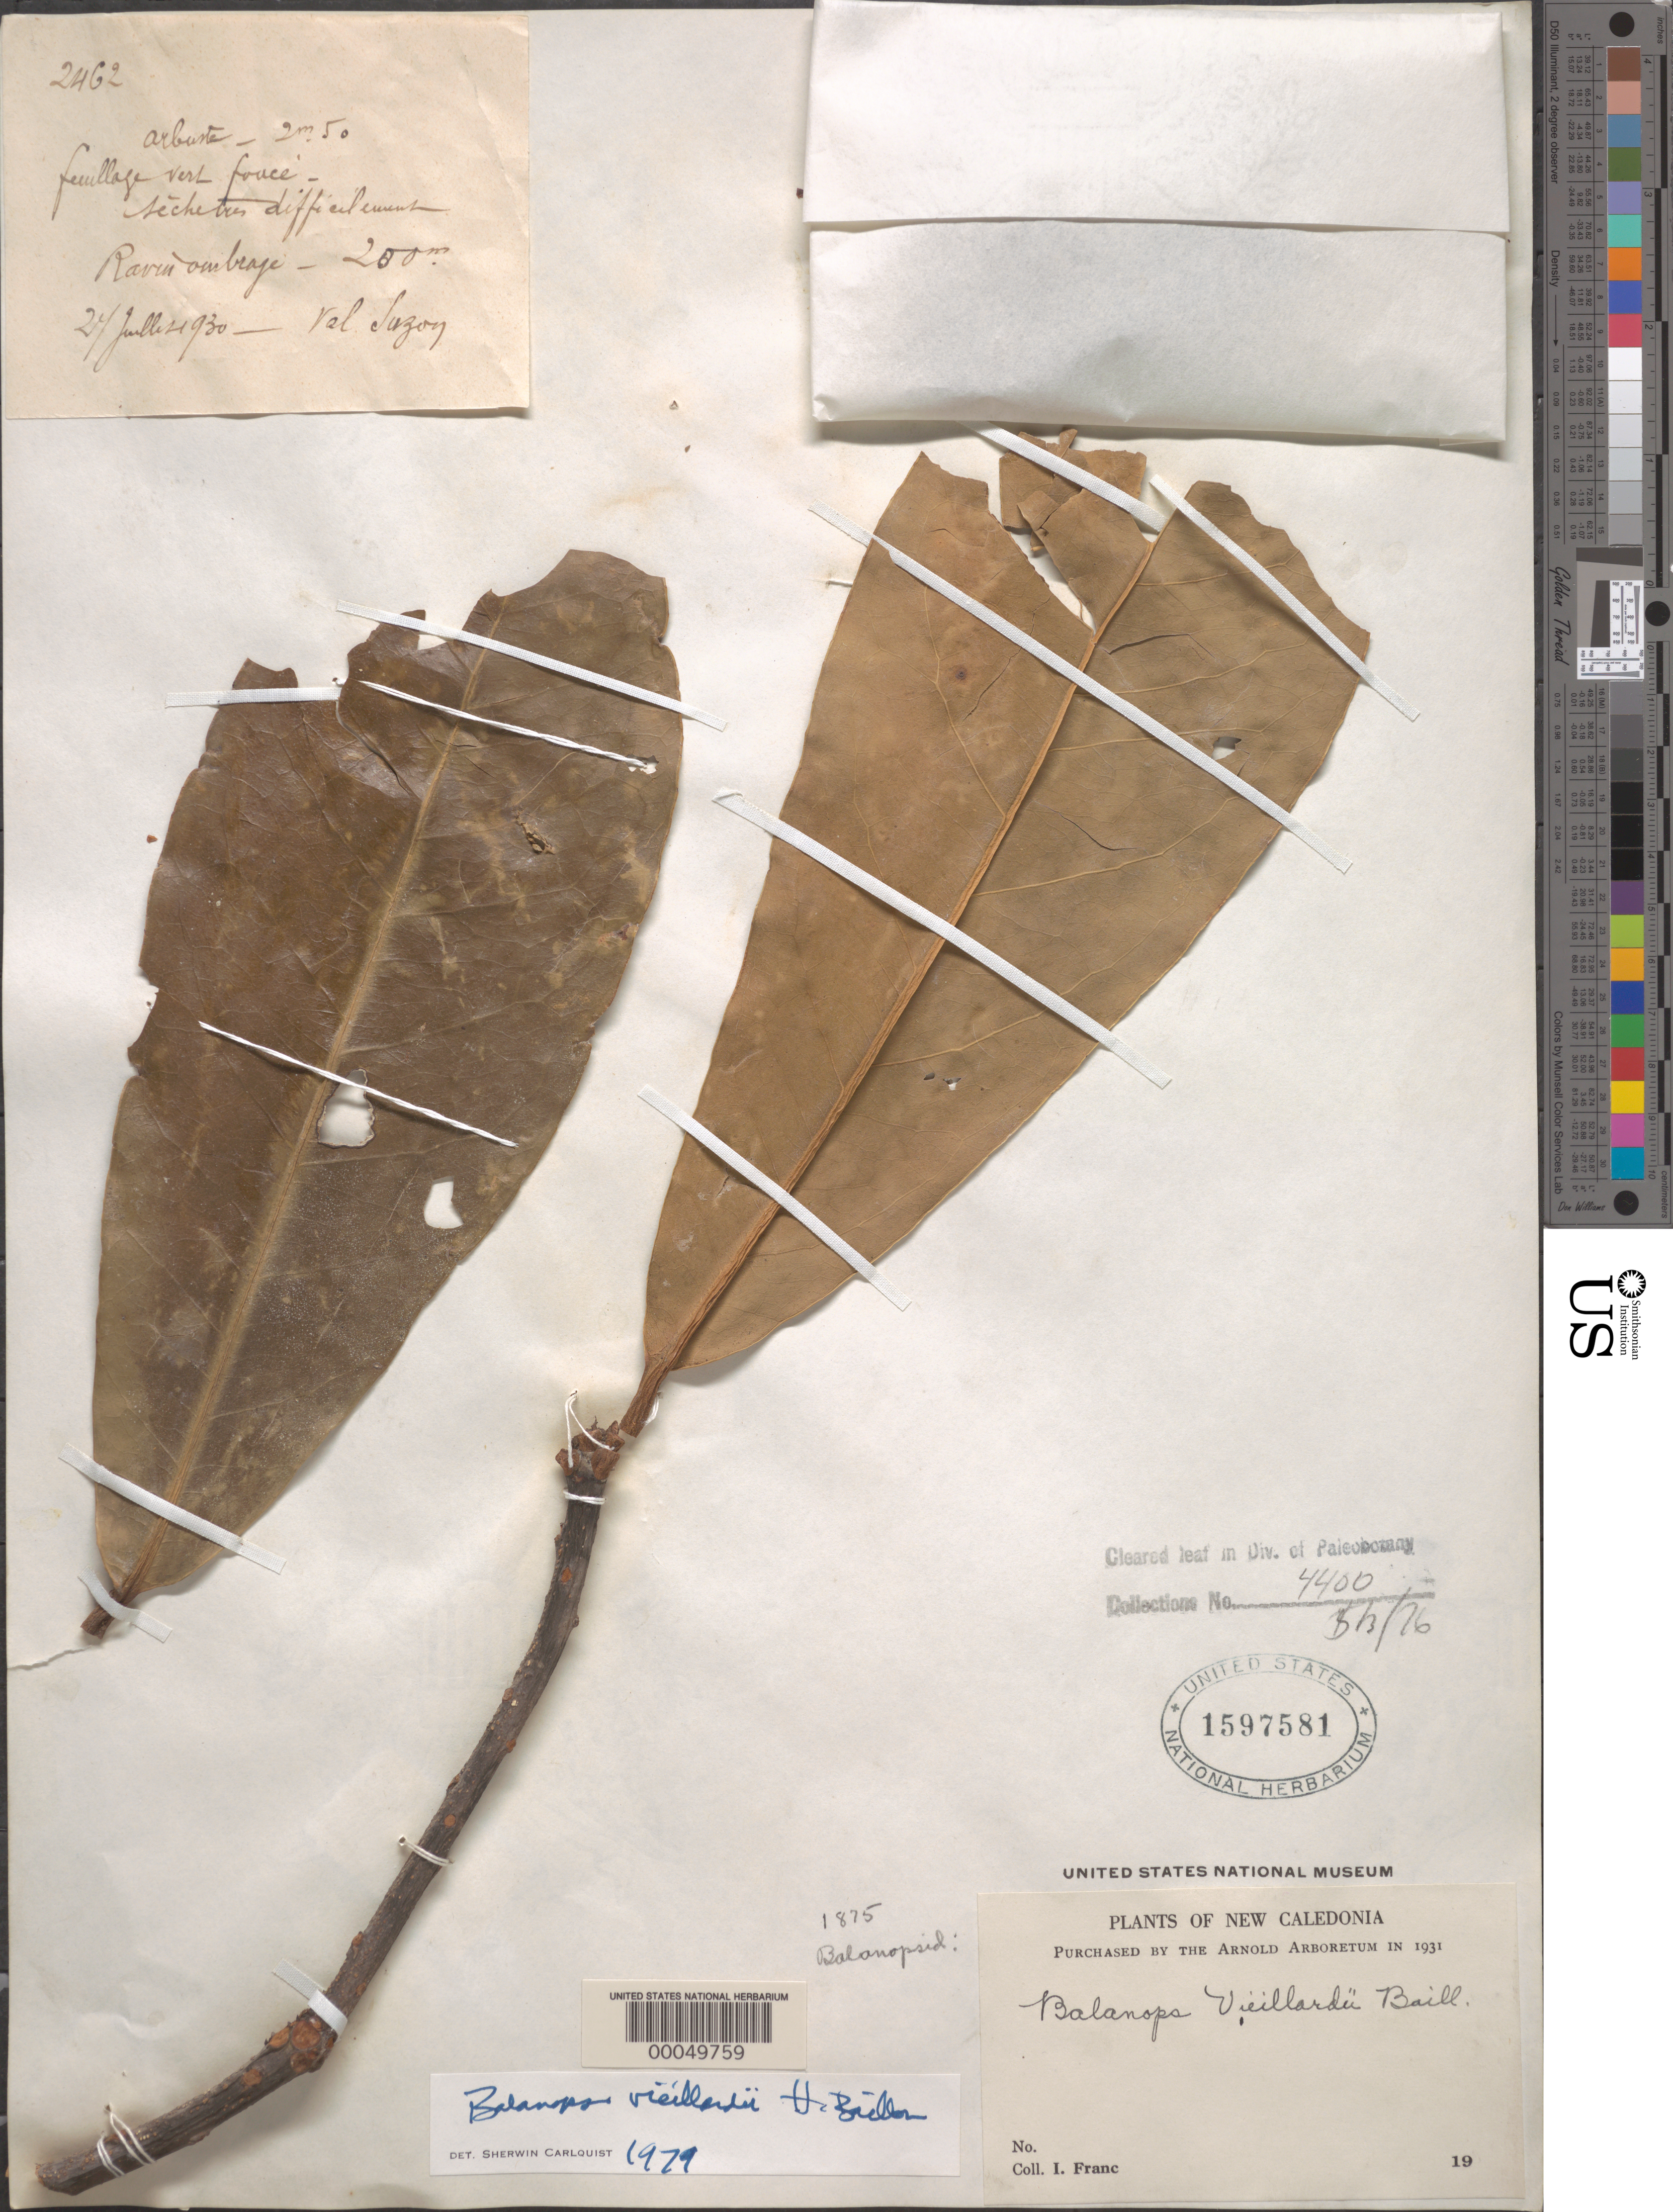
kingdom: Plantae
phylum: Tracheophyta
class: Magnoliopsida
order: Malpighiales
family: Balanopaceae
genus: Balanops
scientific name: Balanops vieillardii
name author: Baill.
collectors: I. Franc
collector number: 2462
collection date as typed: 24 Jul 1930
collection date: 1930-07-24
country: New Caledonia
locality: Val luzon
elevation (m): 200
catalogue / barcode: US 1597581